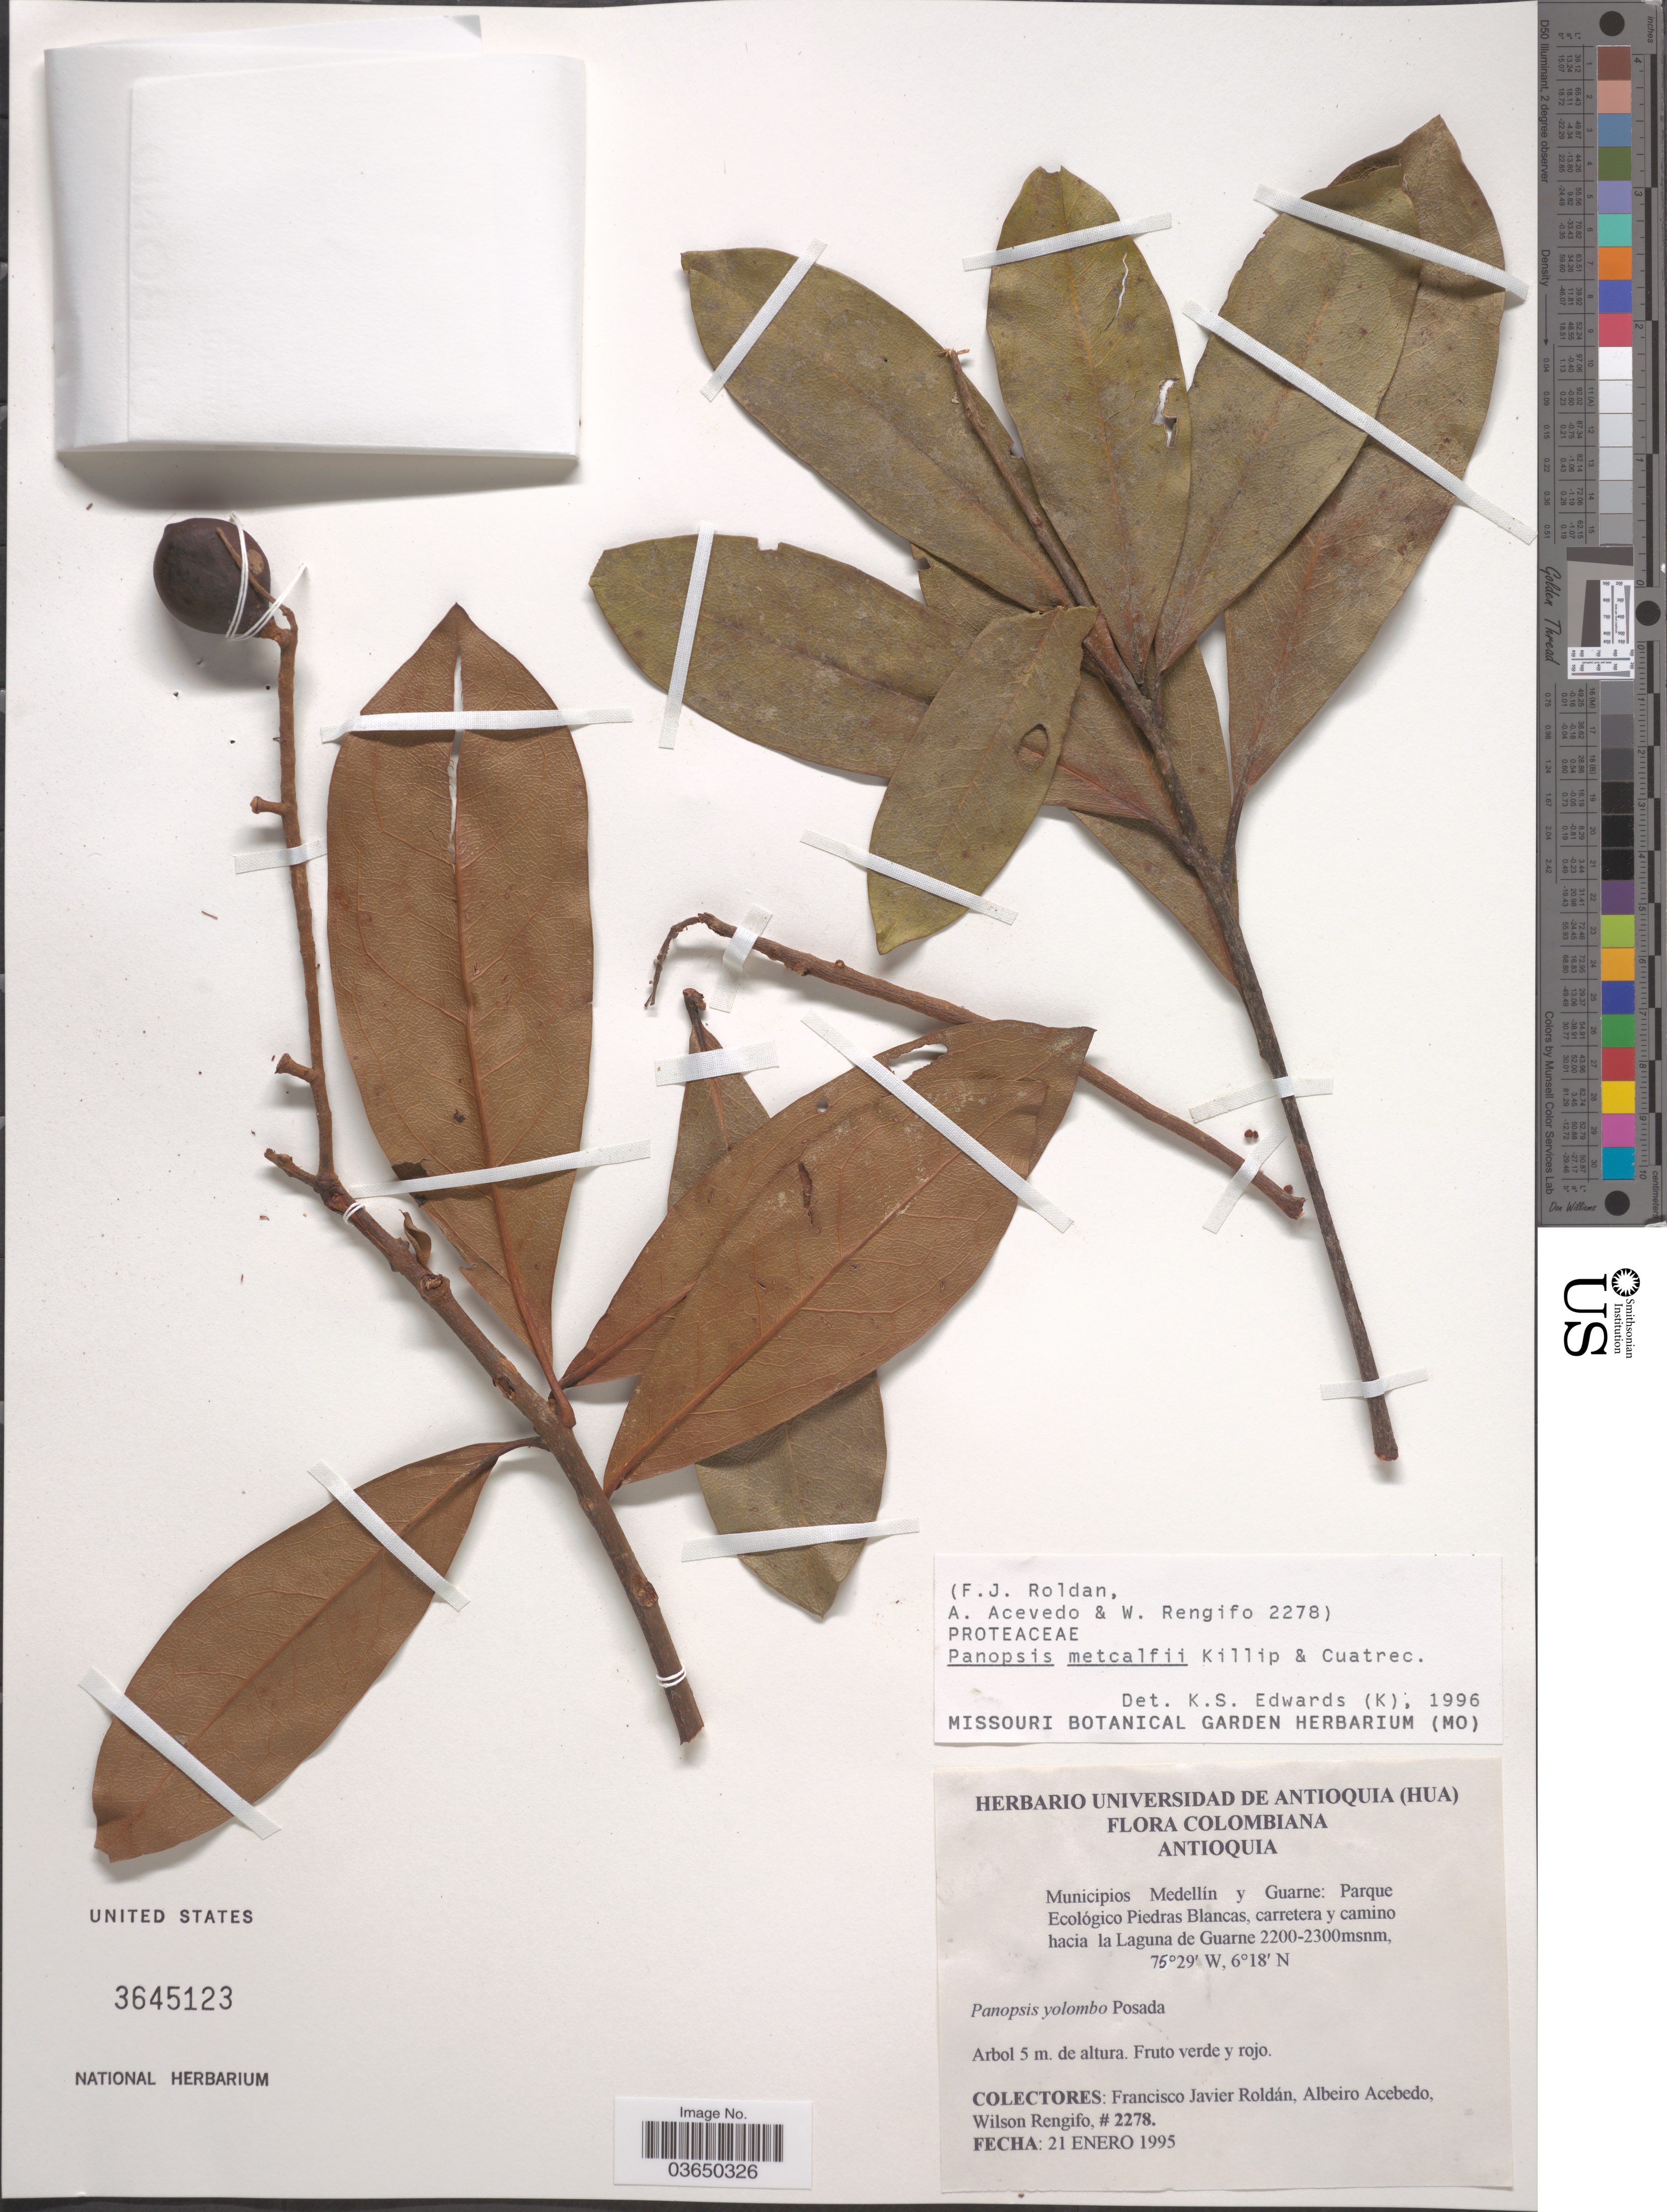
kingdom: Plantae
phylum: Tracheophyta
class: Magnoliopsida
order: Proteales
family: Proteaceae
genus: Panopsis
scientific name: Panopsis metcalfii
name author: Killip & Cuatrec.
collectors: F. J. Roldán, A. Acebedo & W. Rengifo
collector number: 2278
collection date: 1995-01-21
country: Colombia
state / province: Antioquia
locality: Municipios Medellín y Guarne: Parque Ecológico Piedras Blancas, carretera y camino hacia la Laguna de Guarne.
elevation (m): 2200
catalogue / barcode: US 3645123